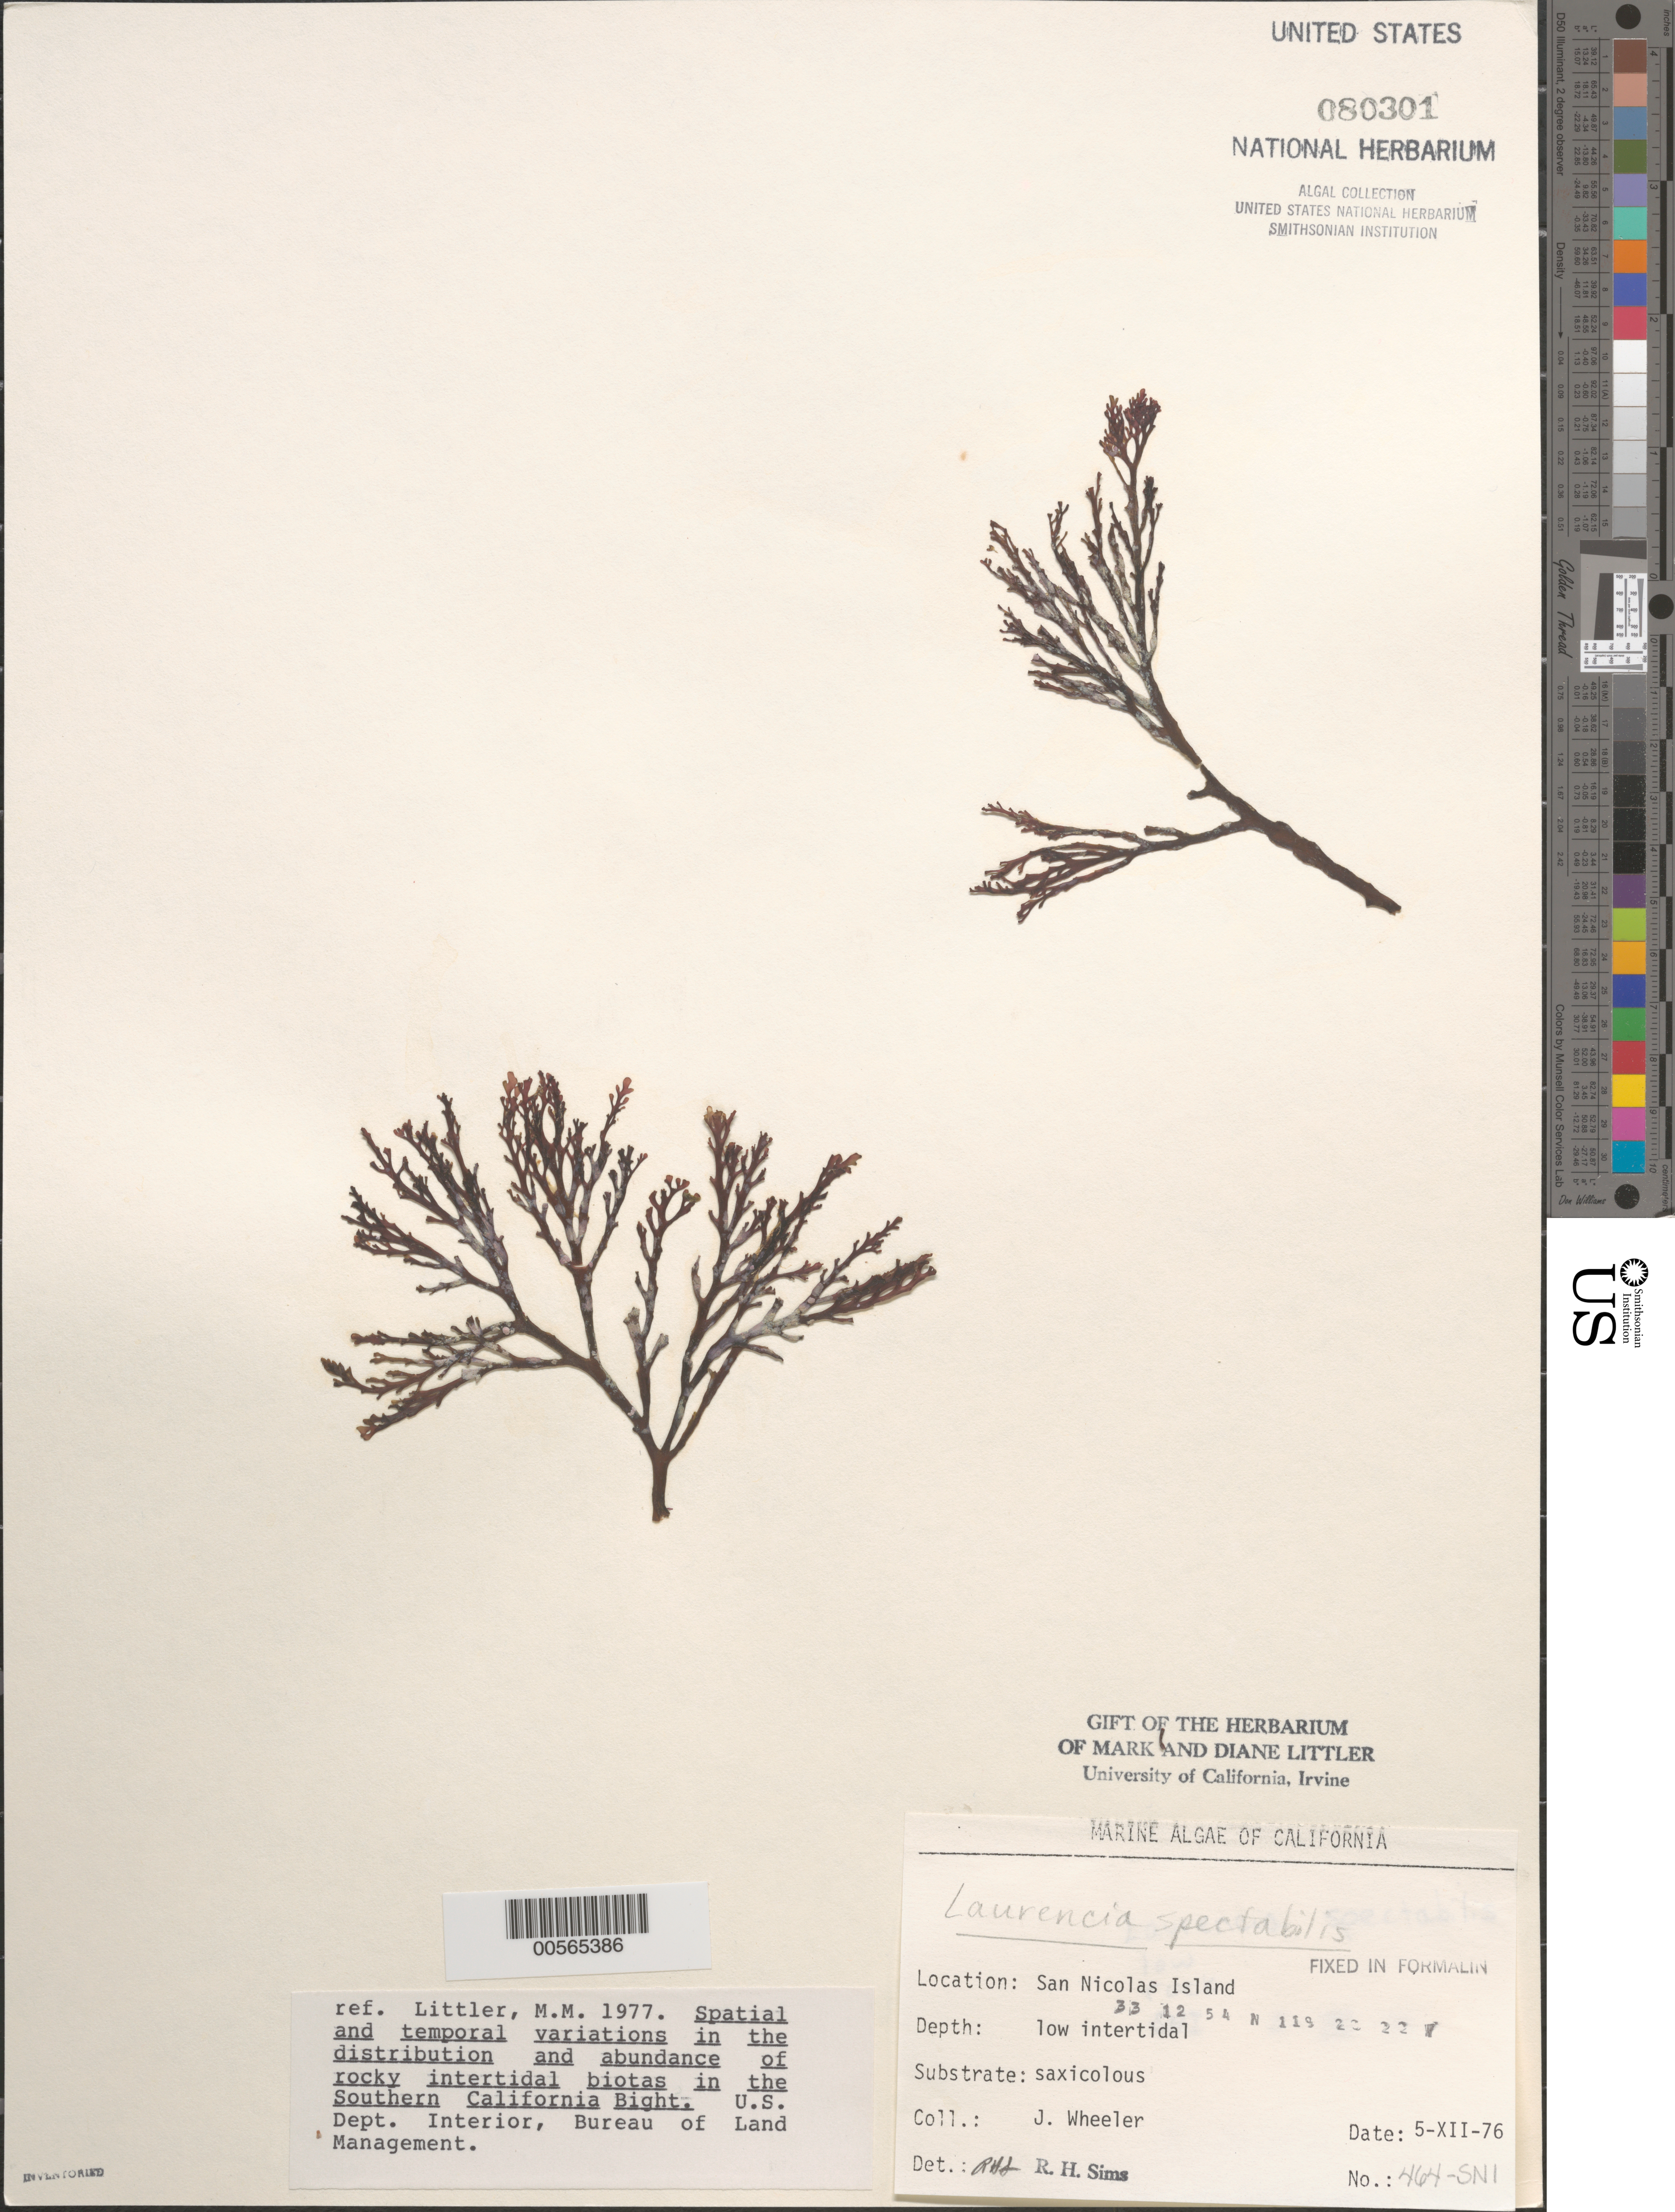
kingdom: Plantae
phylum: Rhodophyta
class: Florideophyceae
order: Ceramiales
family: Rhodomelaceae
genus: Osmundea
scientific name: Osmundea spectabilis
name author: (Postels & Rupr.) K.W. Nam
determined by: Algae name updating Project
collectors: J. L. Wheeler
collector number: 464-SNI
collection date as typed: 05 Dec 1976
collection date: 1976-12-05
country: United States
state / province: California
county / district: Ventura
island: San Nicolas Island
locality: Dutch Harbor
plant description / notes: BLM-SOCALBIGHT Rocky Intertidal Survey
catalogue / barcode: US 80301